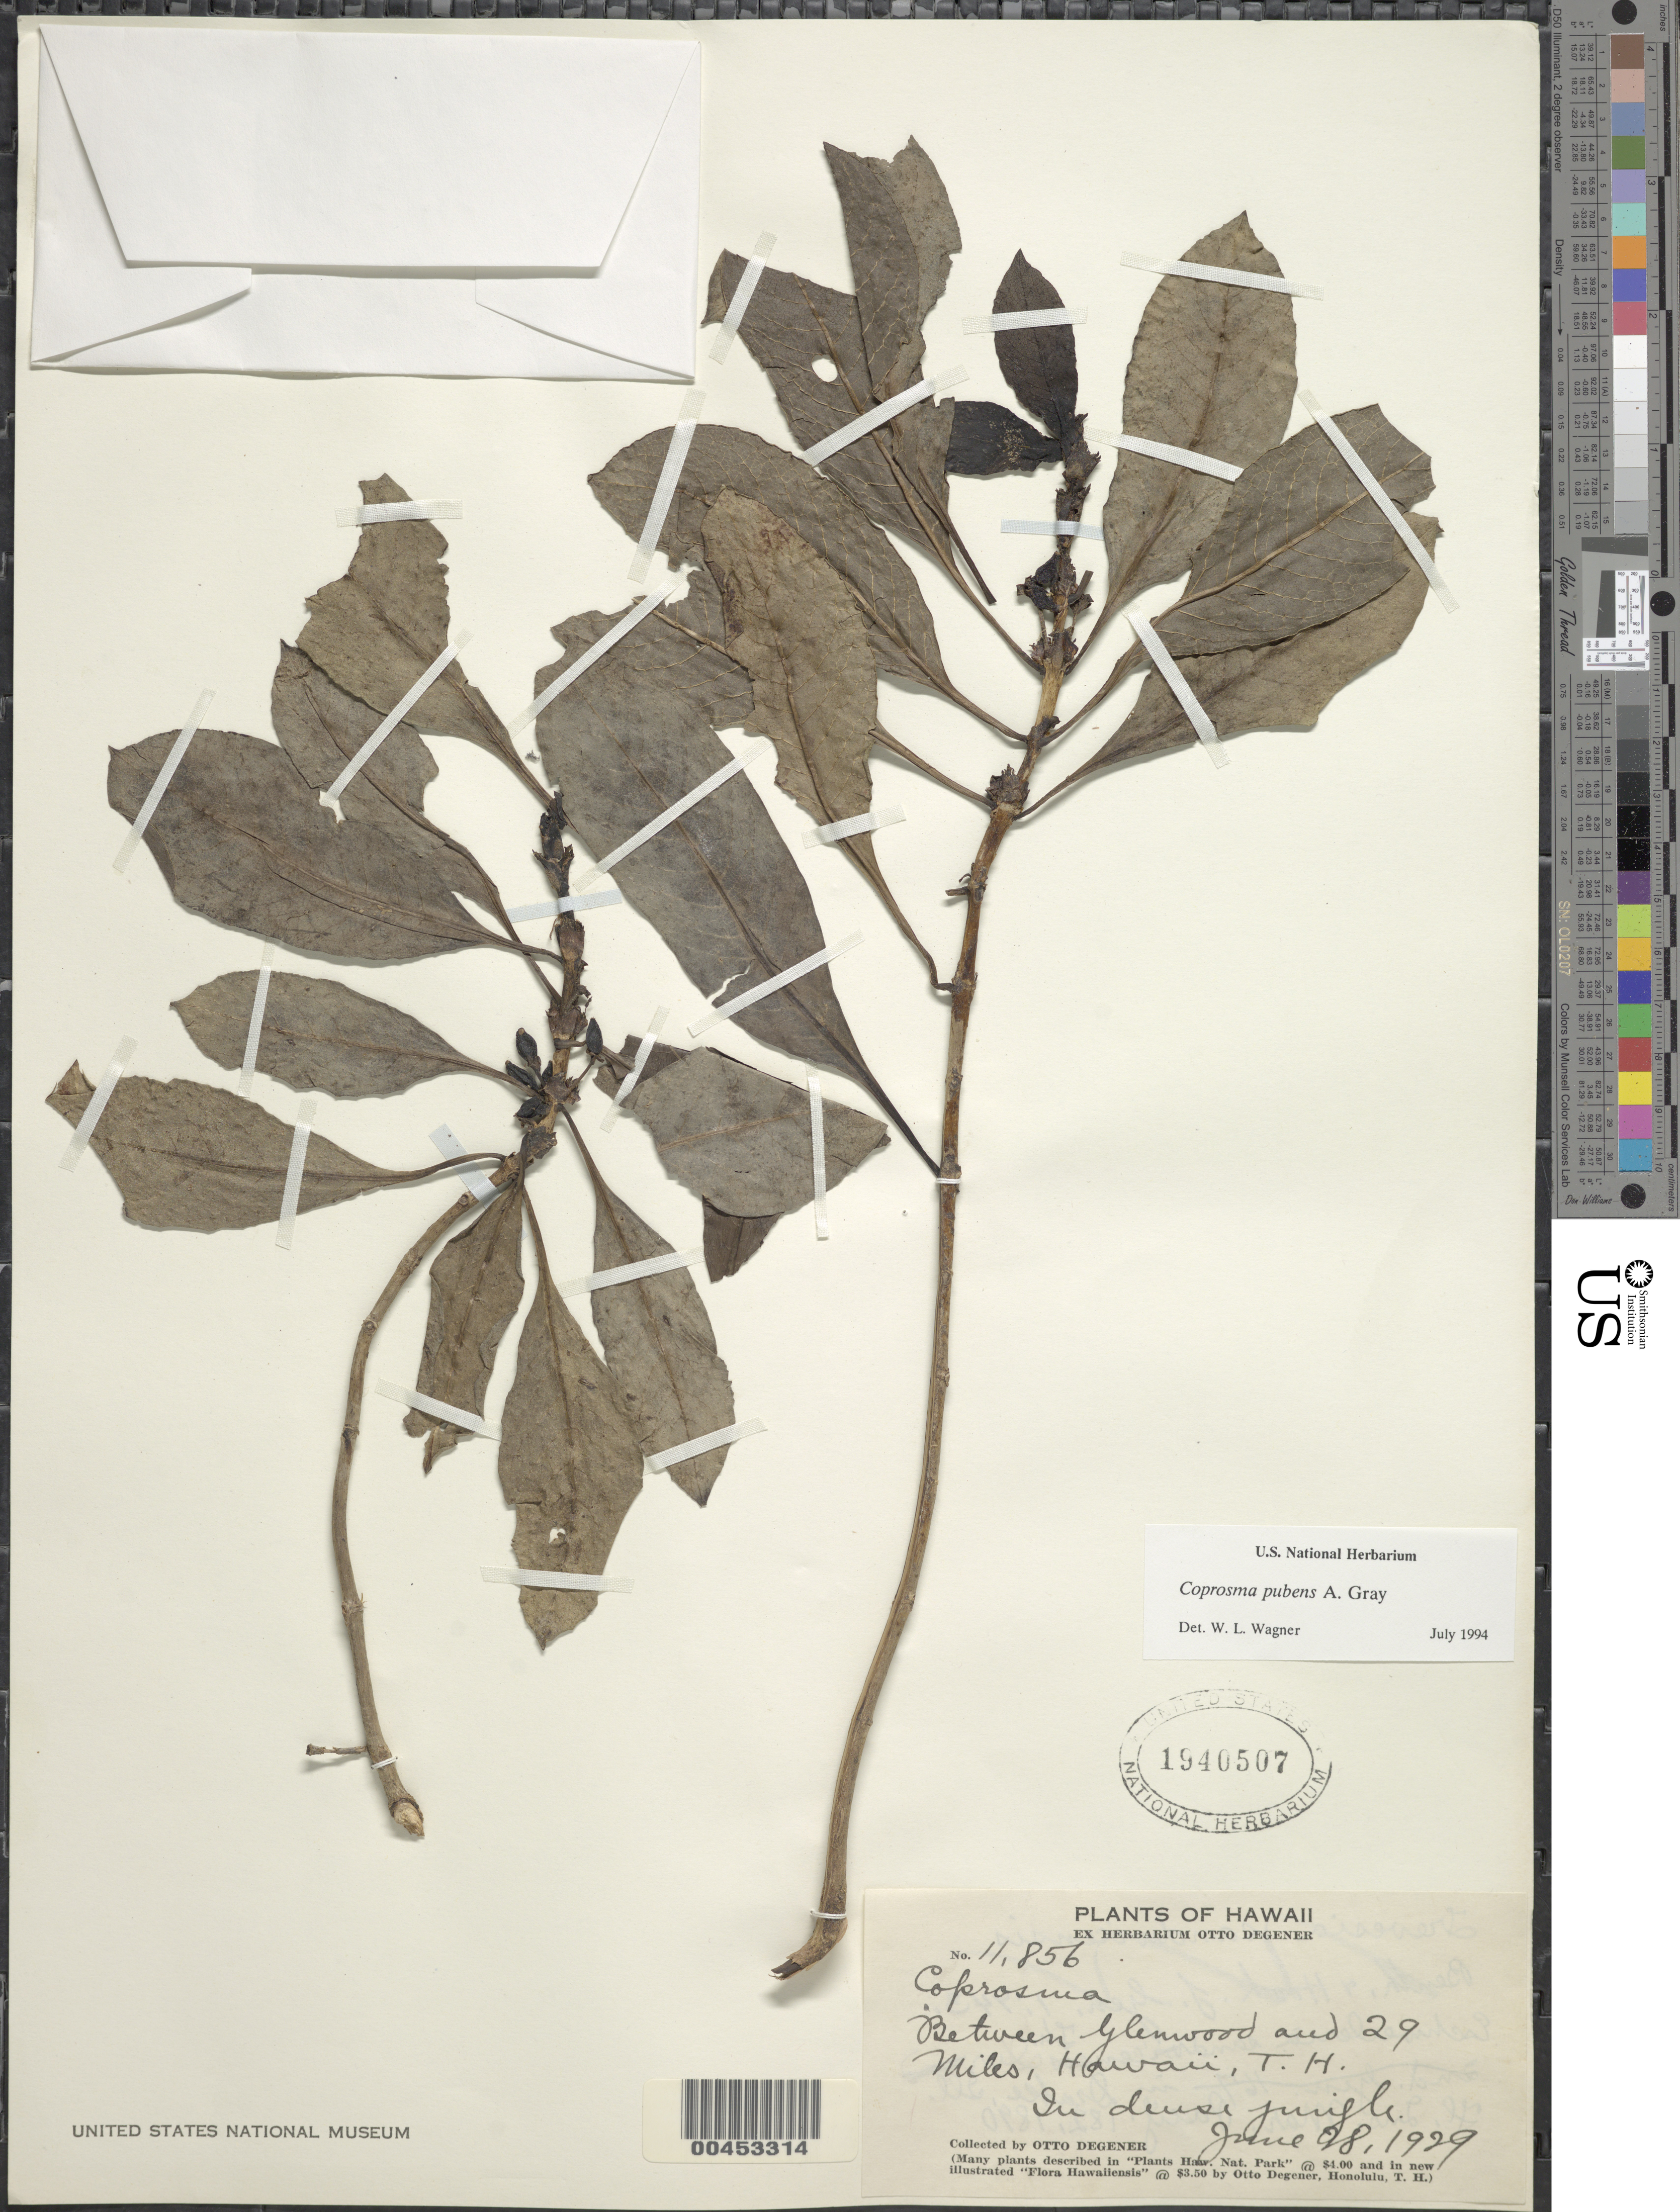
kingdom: Plantae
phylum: Tracheophyta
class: Magnoliopsida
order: Gentianales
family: Rubiaceae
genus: Coprosma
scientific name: Coprosma pubens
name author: A. Gray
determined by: Wagner, W. L., (BOT), Smithsonian Institution - National Museum of Natural History (UNITED STATES)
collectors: O. Degener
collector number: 11856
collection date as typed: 28 Jun 1929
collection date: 1929-06-28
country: United States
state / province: Hawaii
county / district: Hawaii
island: Hawaii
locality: Between Glenwood & 29 Miles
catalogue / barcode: US 1940507